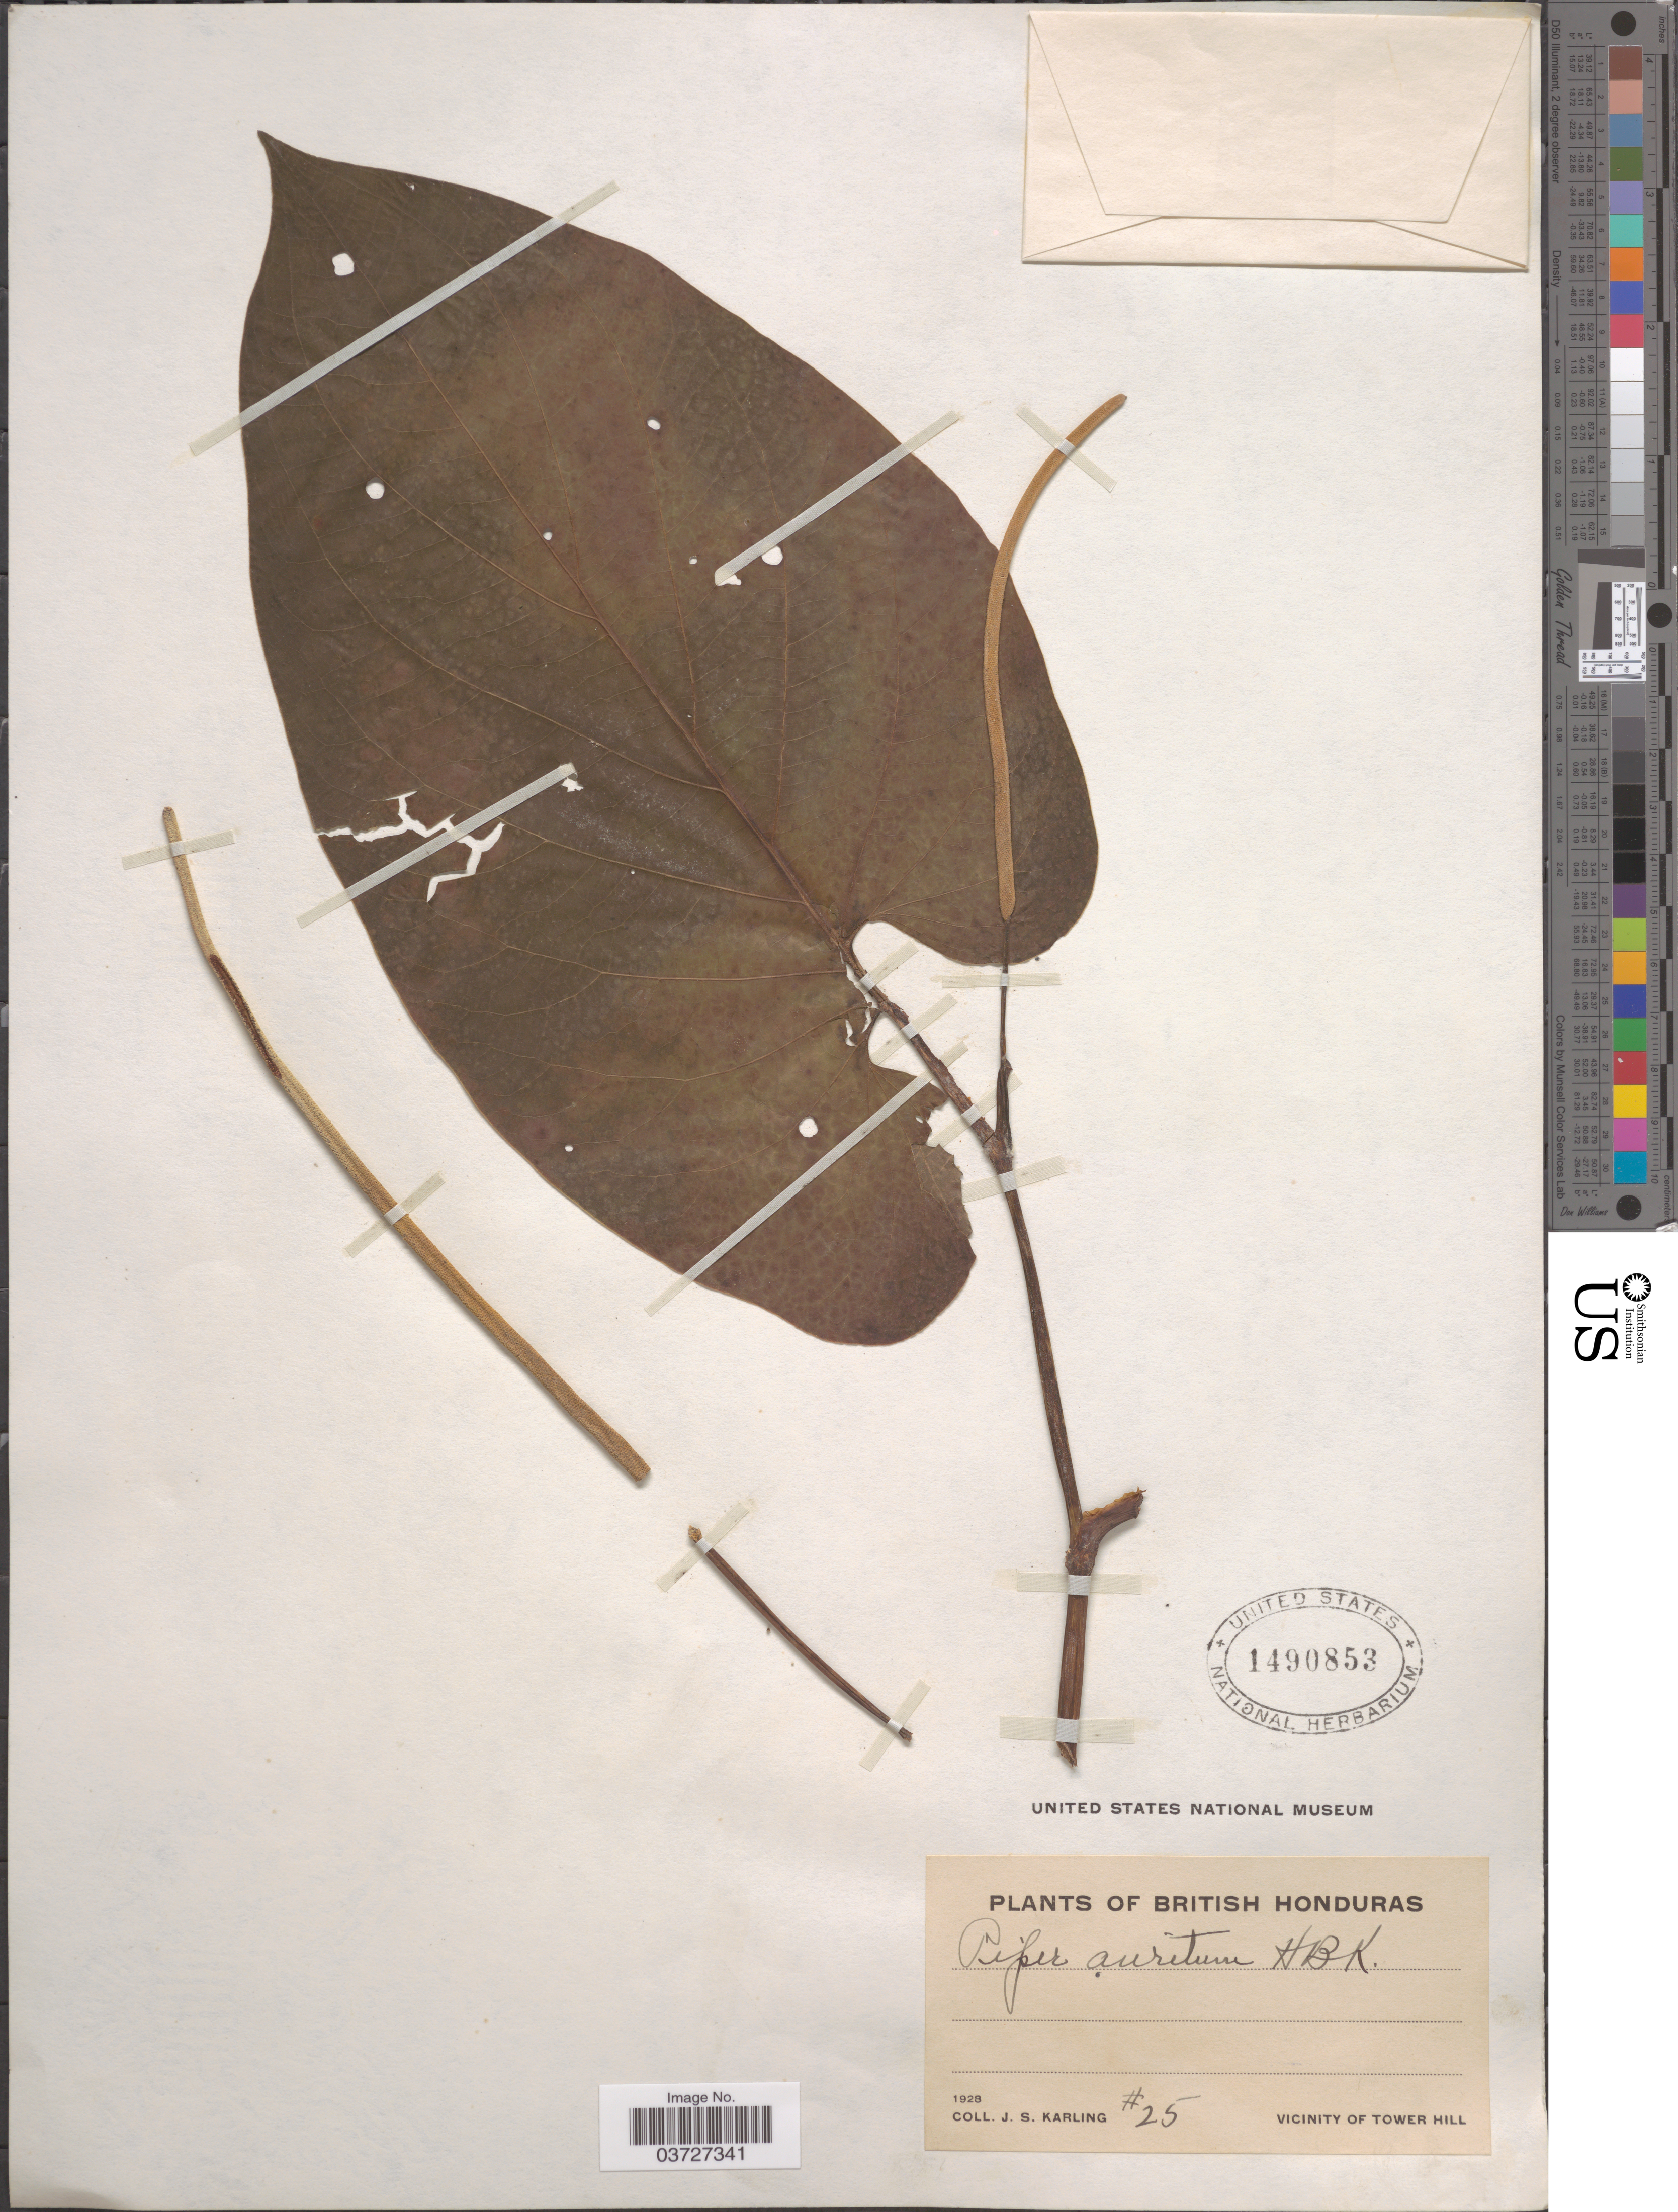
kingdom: Plantae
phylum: Tracheophyta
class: Magnoliopsida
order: Piperales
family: Piperaceae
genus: Piper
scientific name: Piper auritum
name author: Kunth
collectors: J. Karling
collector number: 25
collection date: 1928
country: Belize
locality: British Honduras. Vicinity of Tower Hill.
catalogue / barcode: US 1490853